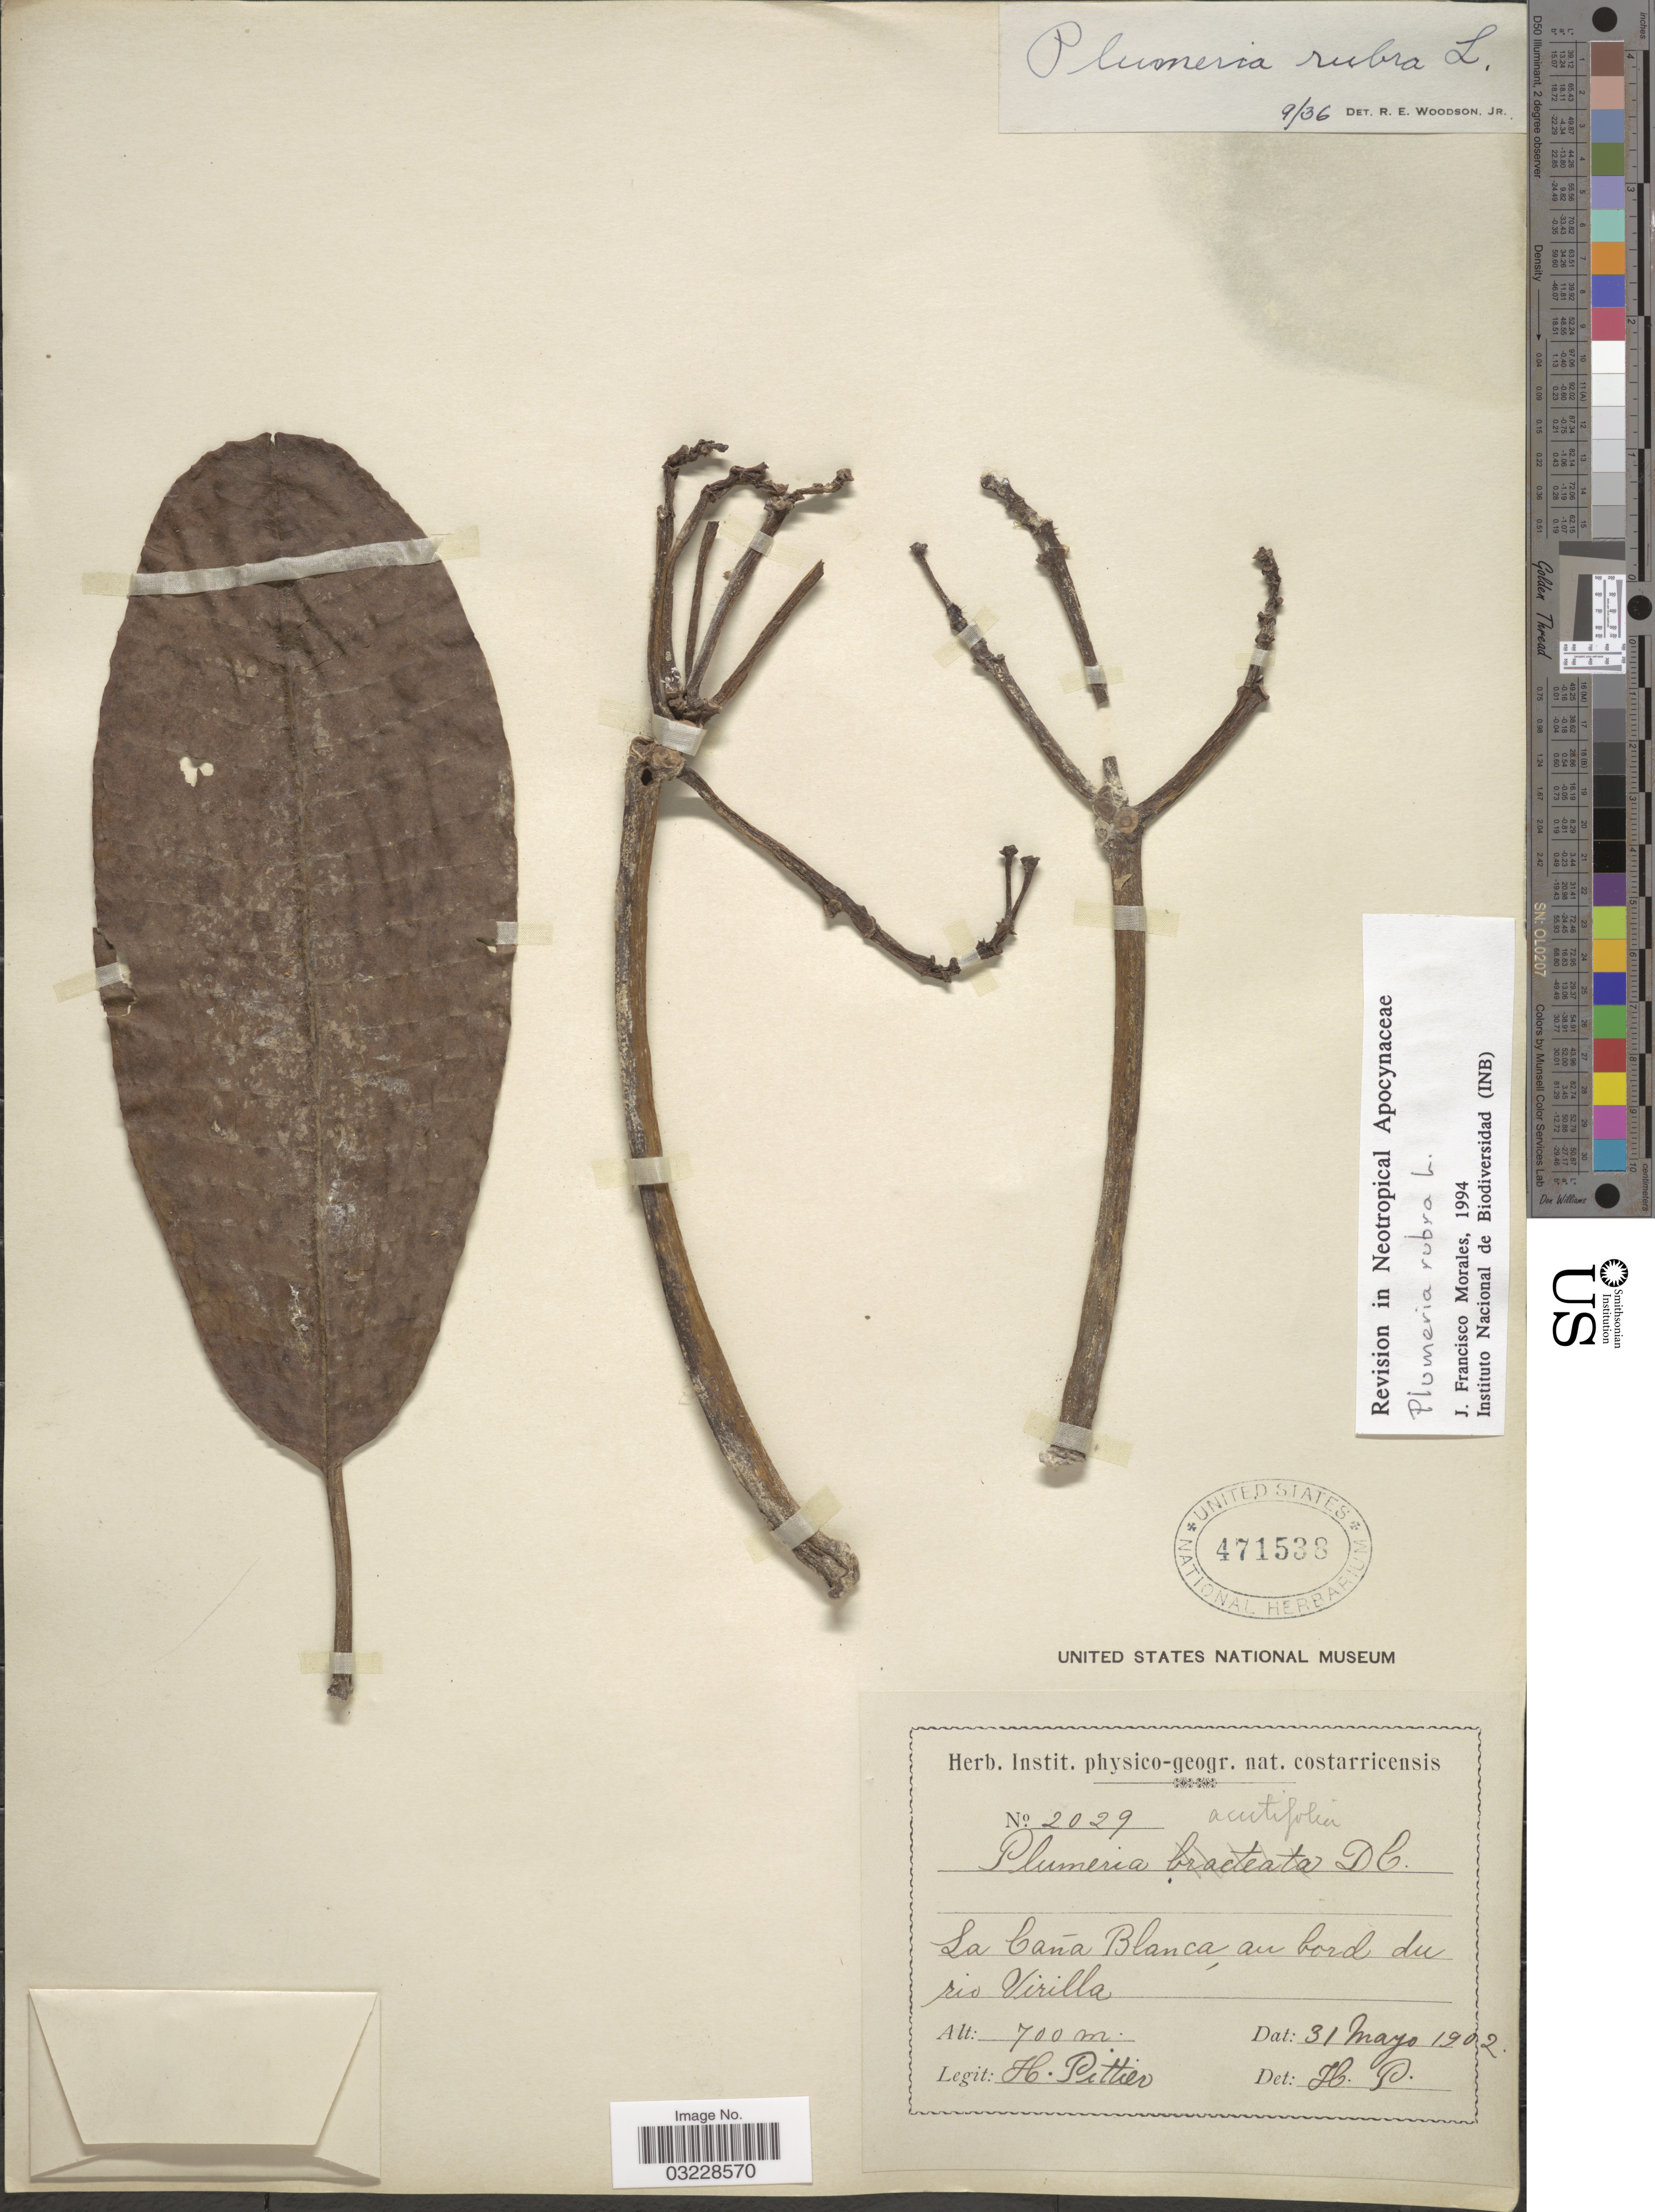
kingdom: Plantae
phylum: Tracheophyta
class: Magnoliopsida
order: Gentianales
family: Apocynaceae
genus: Plumeria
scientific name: Plumeria rubra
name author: L.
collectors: H. F. Pittier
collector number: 2029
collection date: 1902-05-31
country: Costa Rica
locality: La Caña Blanca, au bord du rio Virilla.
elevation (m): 700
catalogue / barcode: US 471538